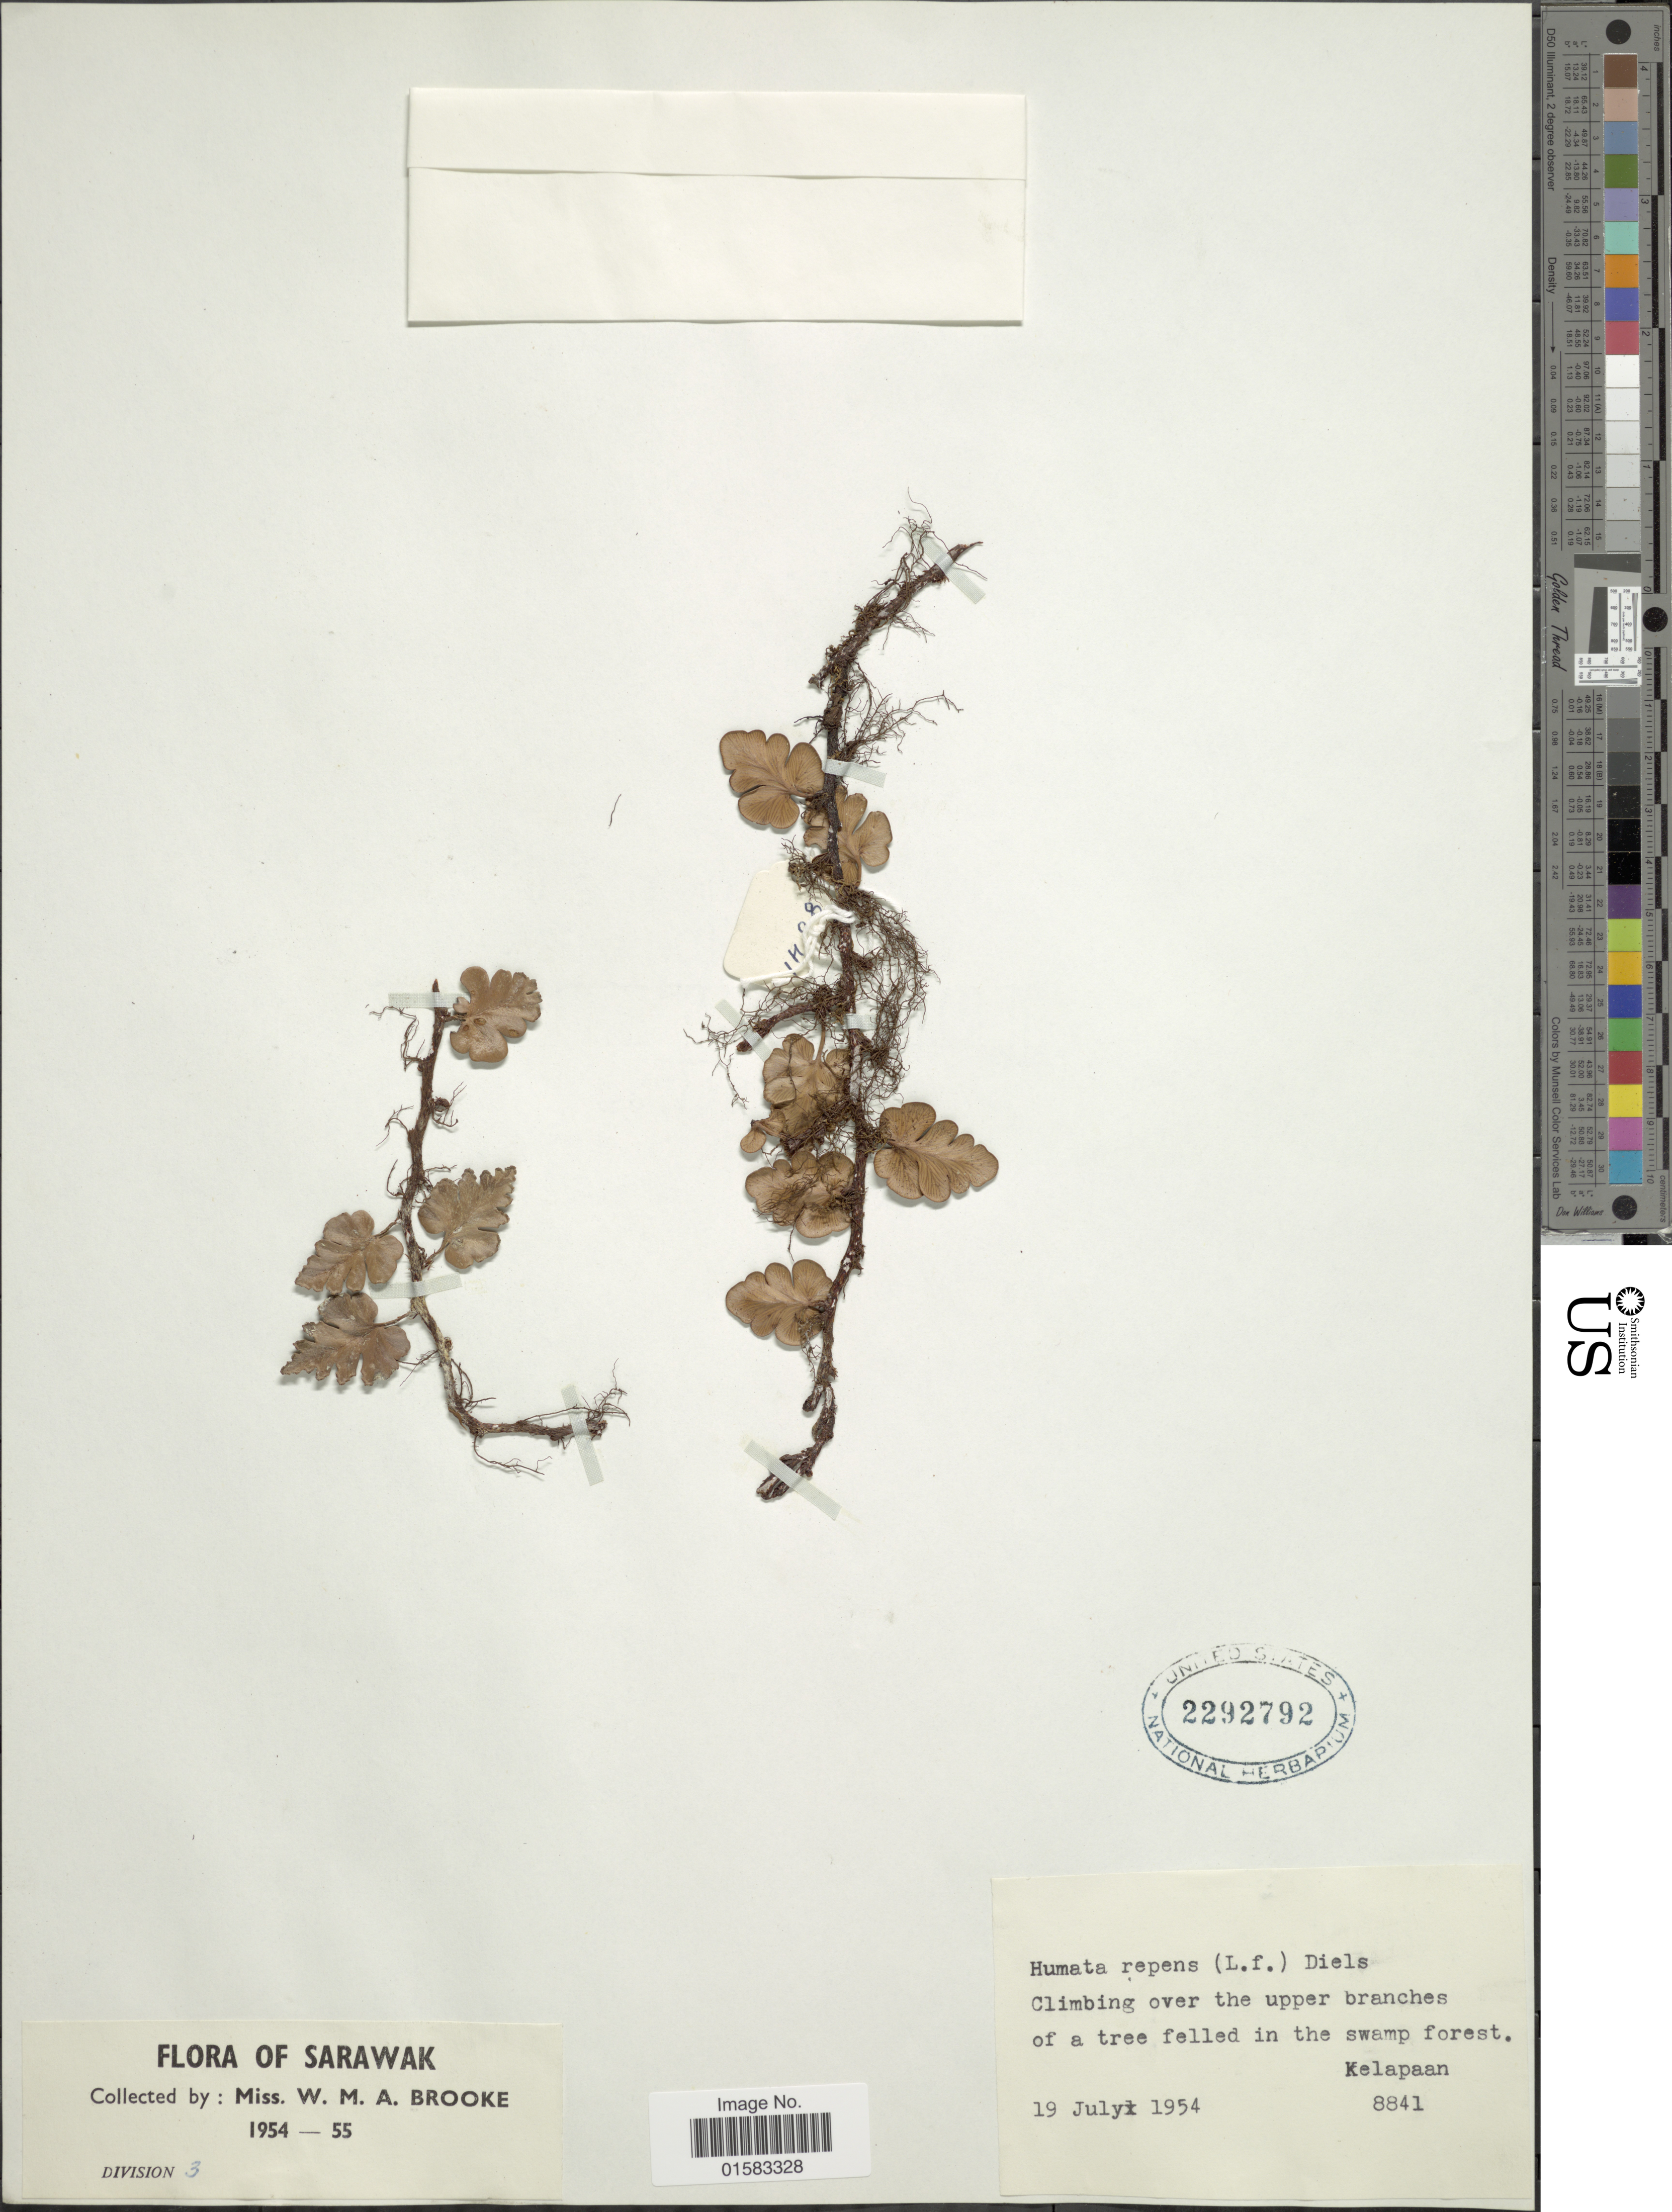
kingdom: Plantae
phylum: Tracheophyta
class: Polypodiopsida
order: Polypodiales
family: Davalliaceae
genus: Davallia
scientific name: Davallia repens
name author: (L. f.) Kuhn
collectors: W. Brooke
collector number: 8841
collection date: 1954-07-19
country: Malaysia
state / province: Sarawak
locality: Kelapaan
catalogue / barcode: US 2292792